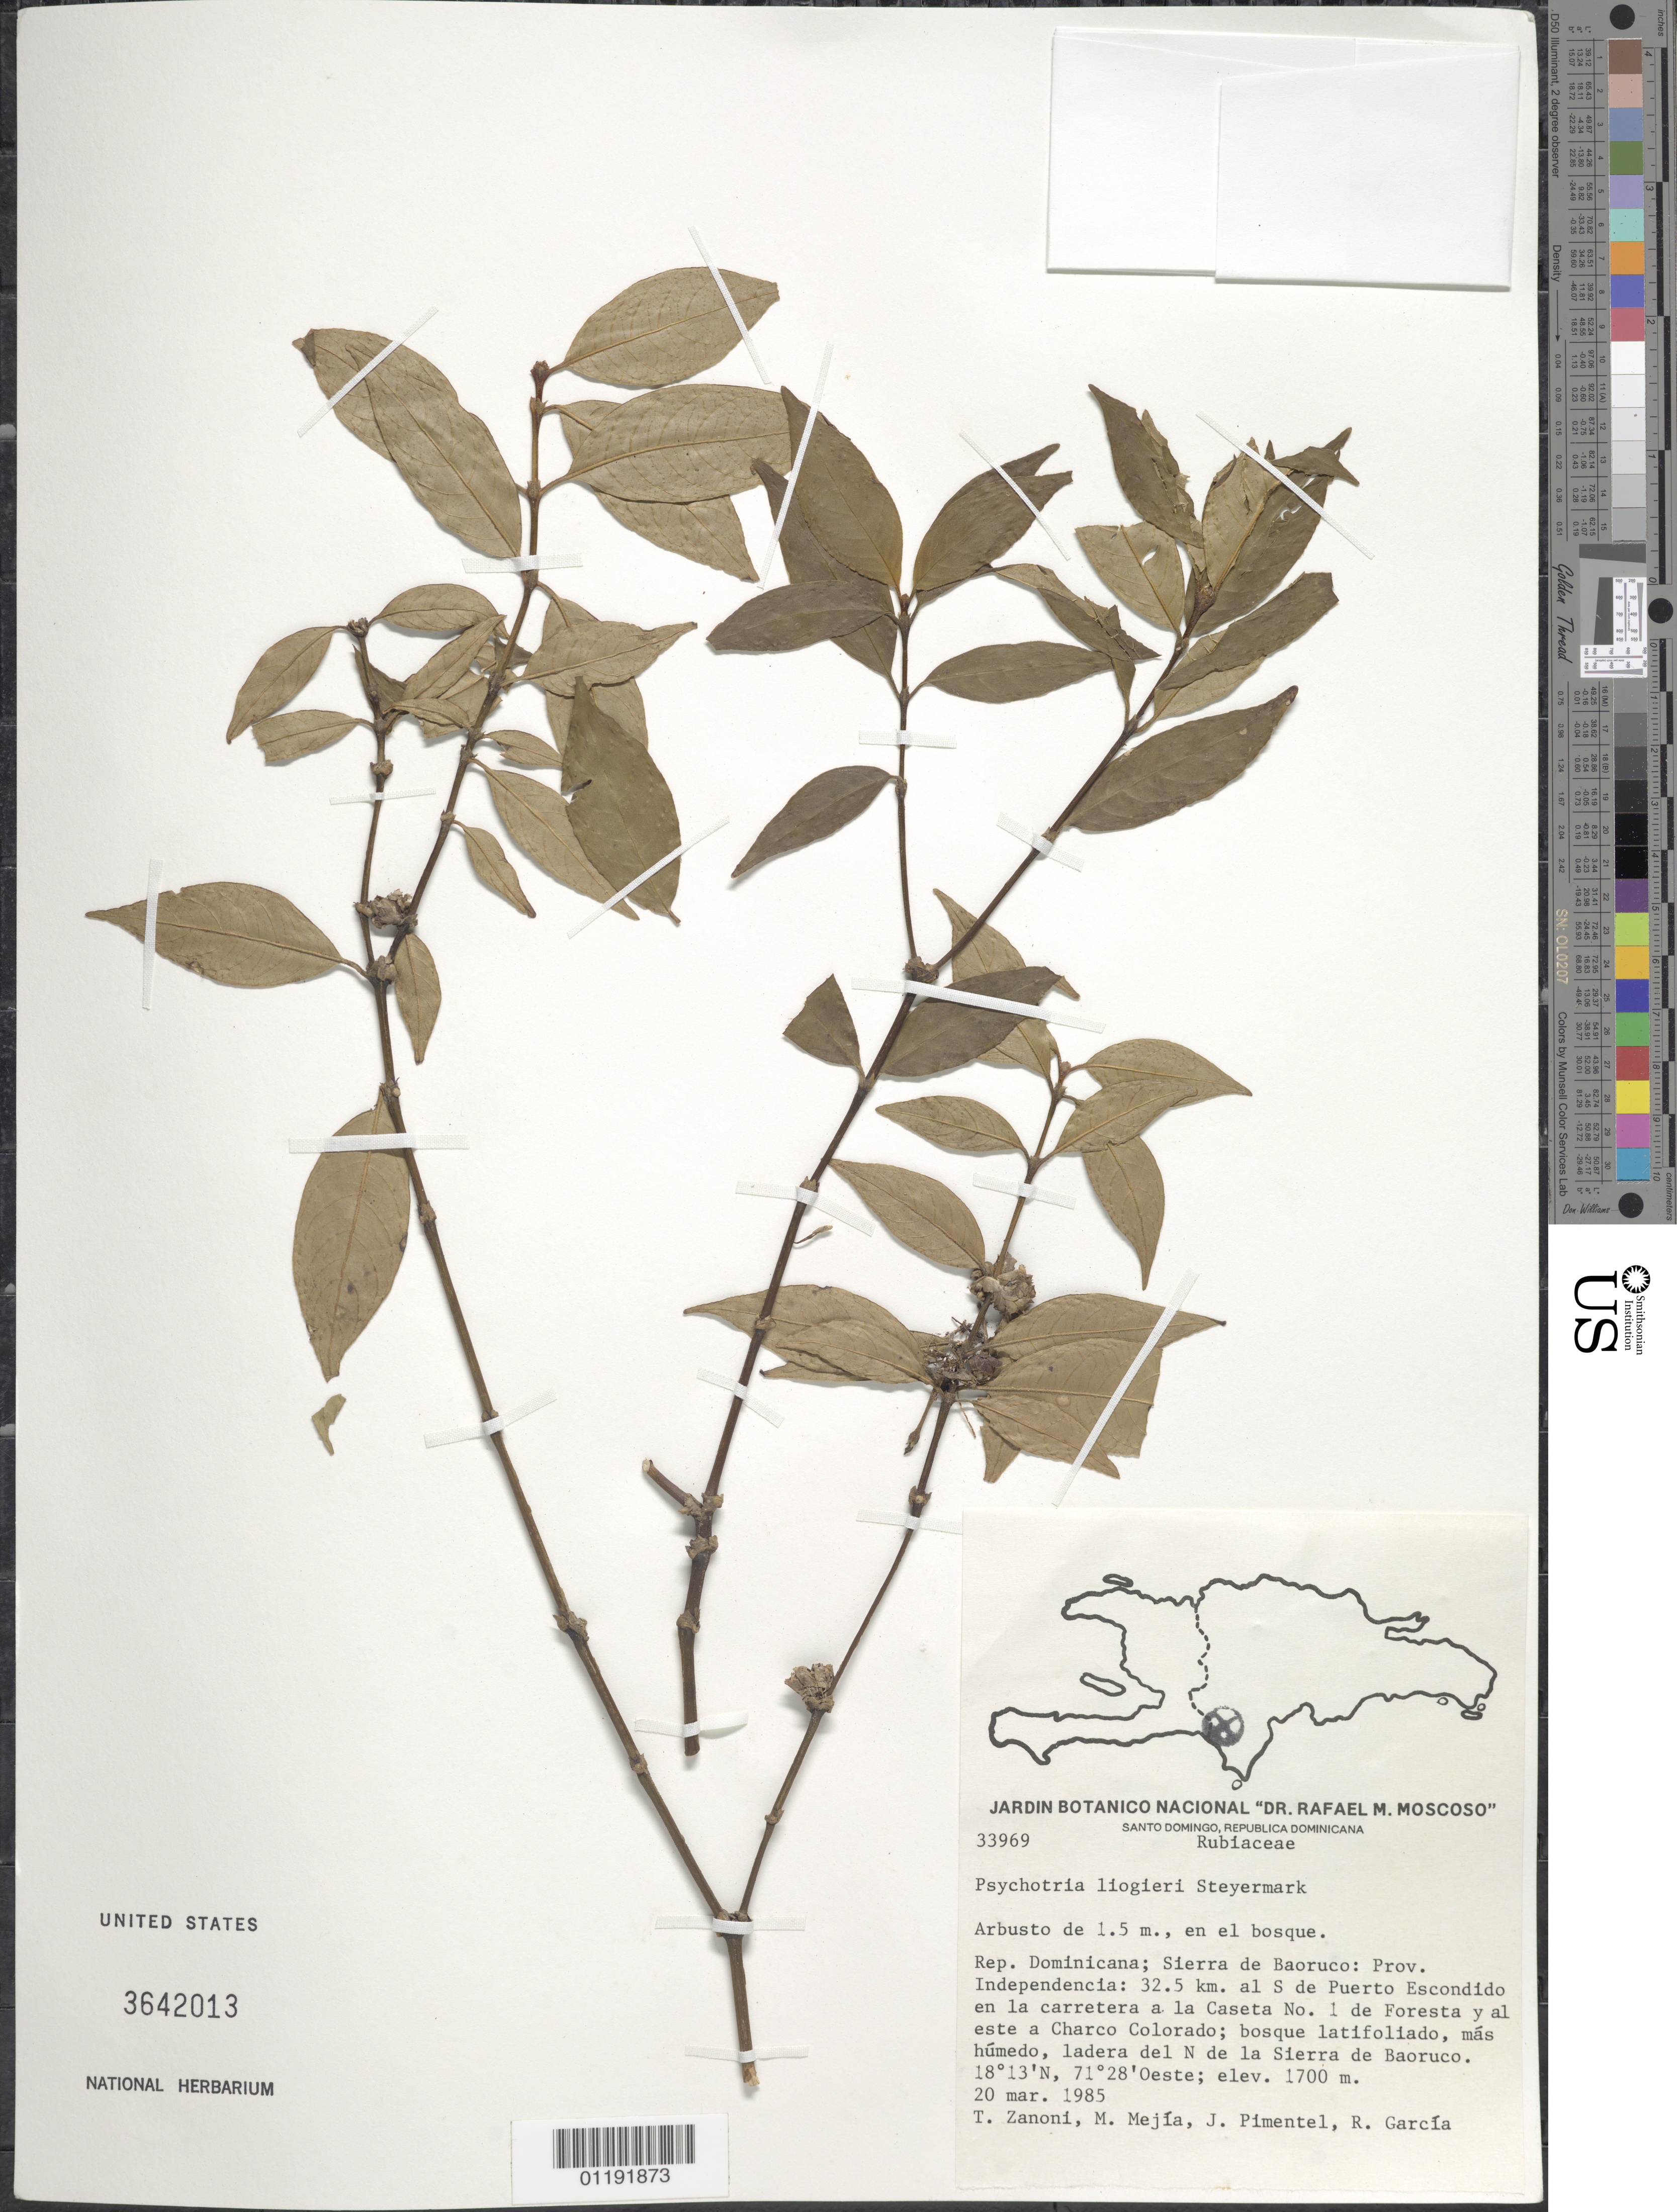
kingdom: Plantae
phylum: Tracheophyta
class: Magnoliopsida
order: Gentianales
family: Rubiaceae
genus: Psychotria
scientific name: Psychotria liogieri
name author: Steyerm.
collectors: T. A. Zanoni, M. Mejia, J. Pimentel & R. Garcia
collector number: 33969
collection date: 1985-03-20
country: Dominican Republic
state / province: Independencia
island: Hispaniola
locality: N slope of Sierra de Baoruco, 32.5 km S of Puerto Econdido, on road to Foresta stall no. 1, E of Charco Colorado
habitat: Mt slope, road, broadlead forest, humid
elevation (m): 1700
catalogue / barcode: US 3642013